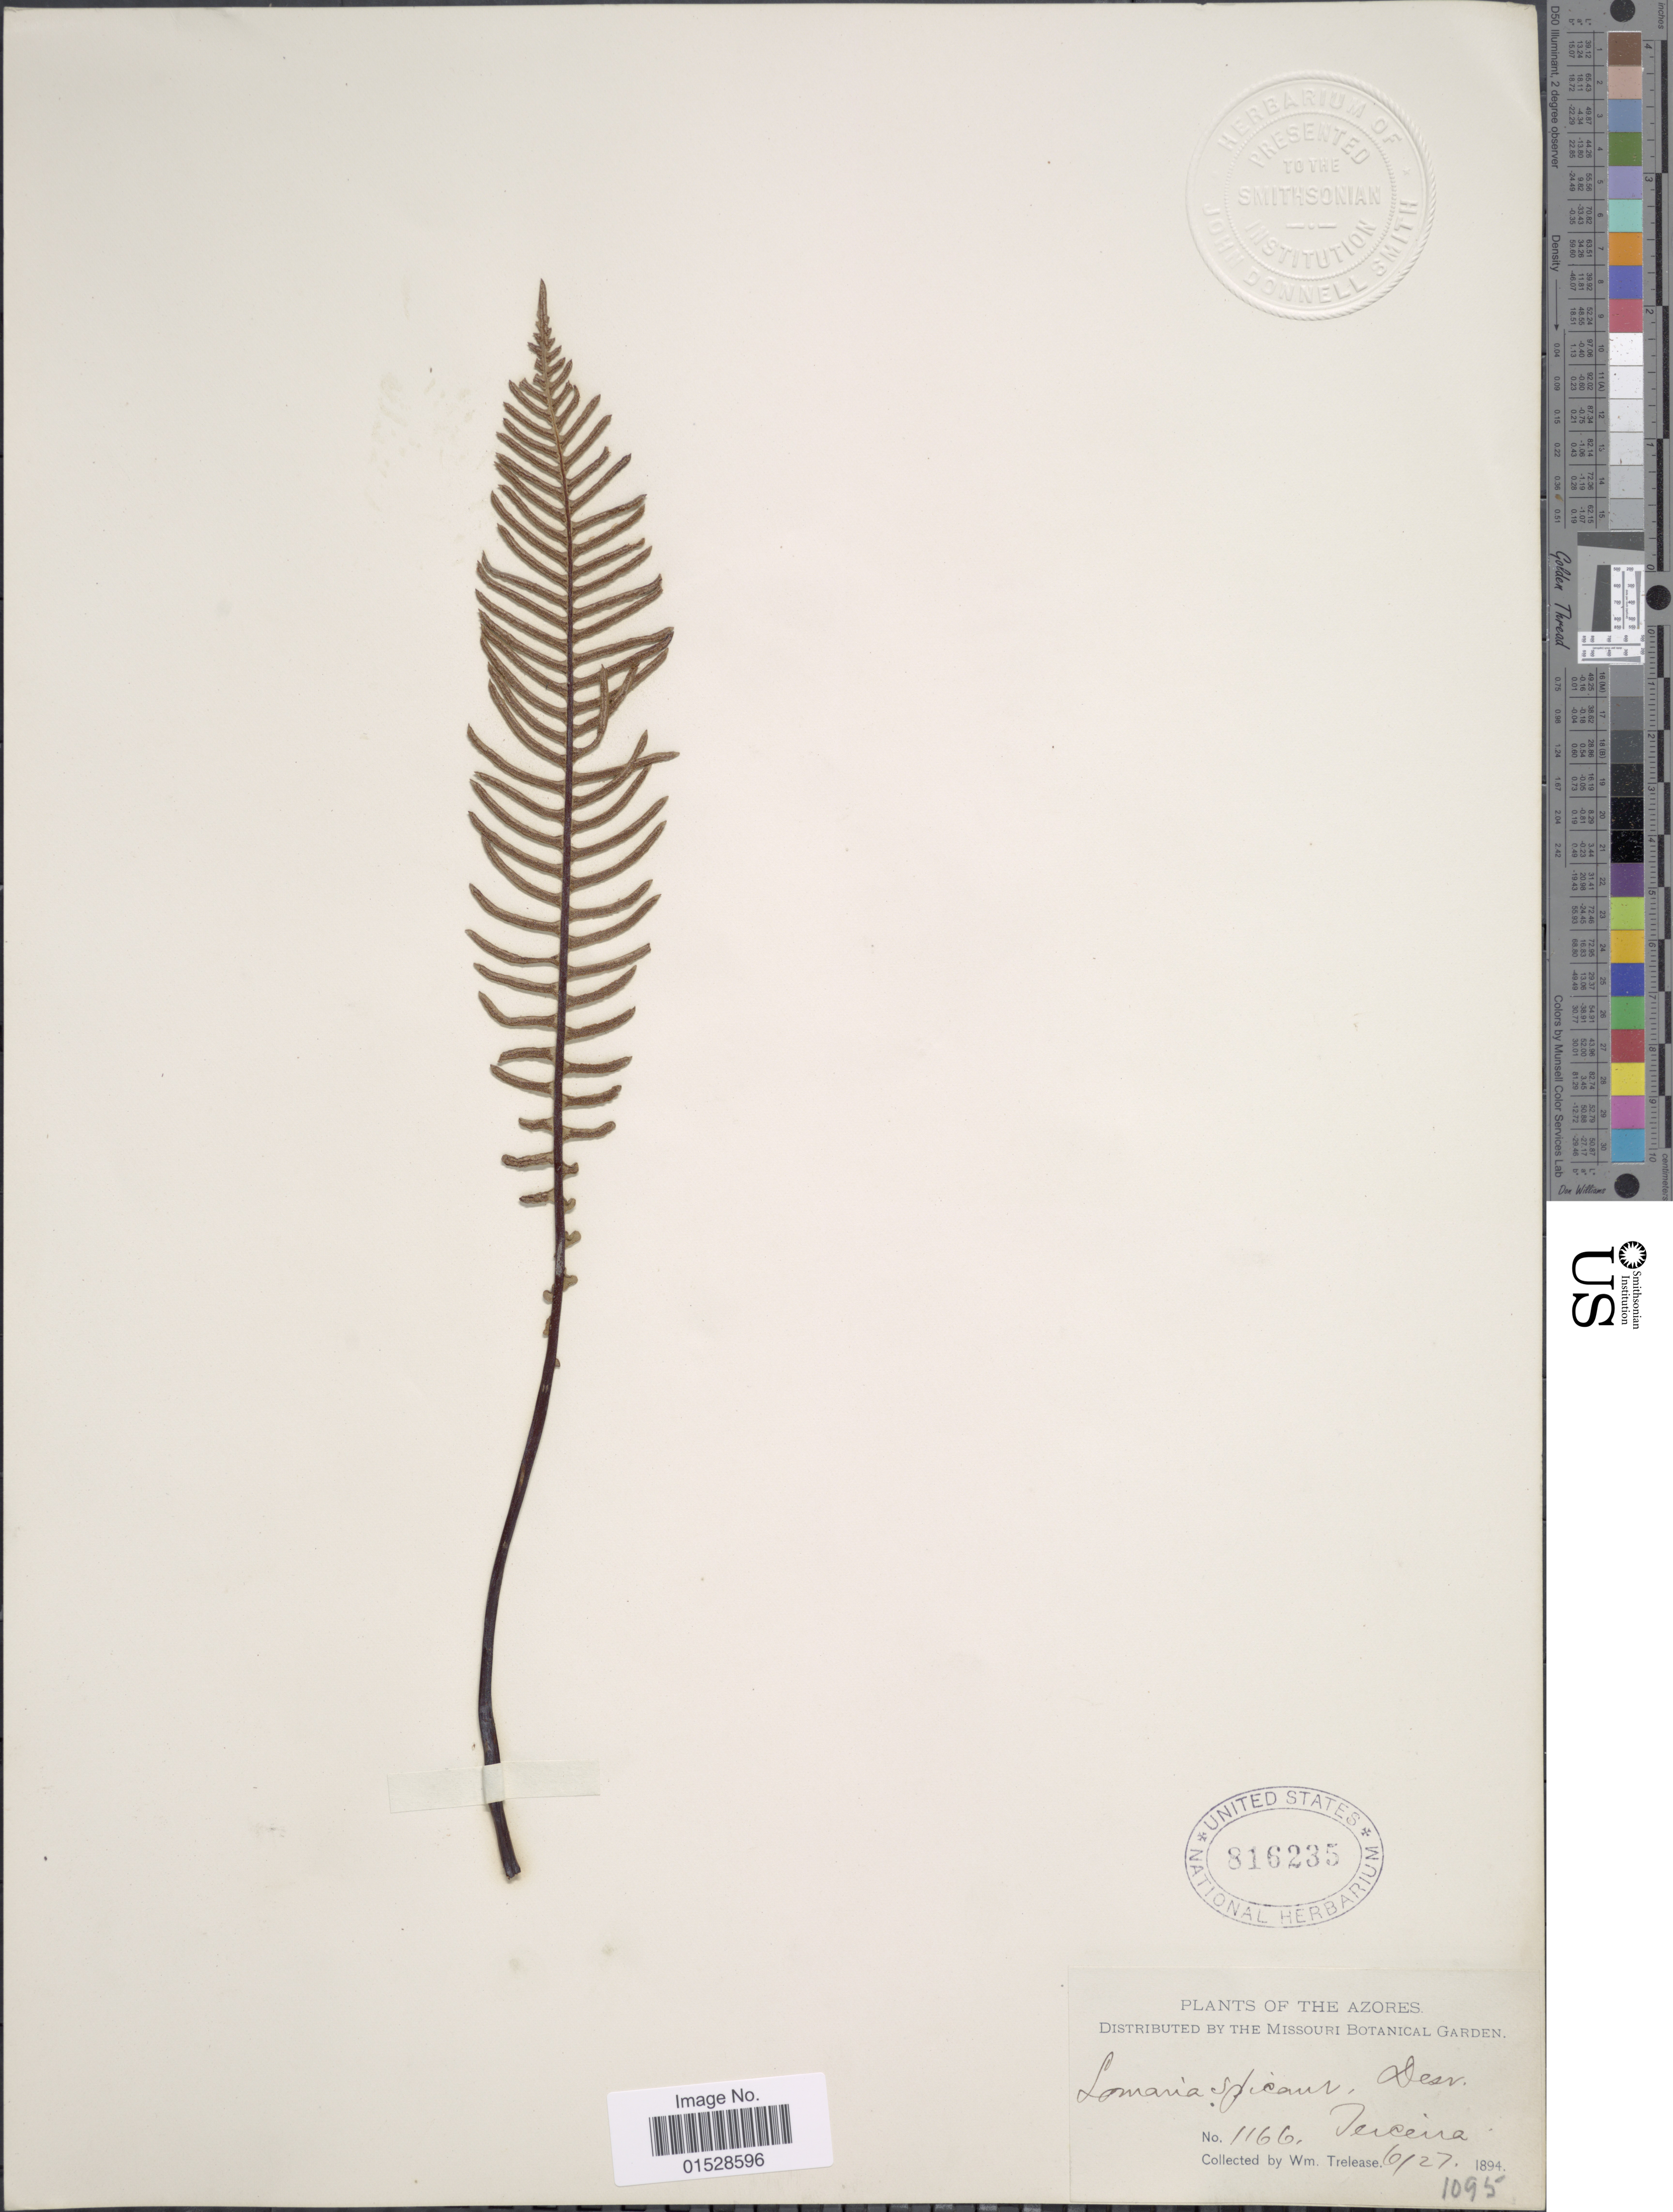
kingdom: Plantae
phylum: Tracheophyta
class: Polypodiopsida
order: Polypodiales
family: Blechnaceae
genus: Blechnum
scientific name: Blechnum spicant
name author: (L.) Sm.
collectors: W. Trelease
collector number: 1166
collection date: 1894-06-27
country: Portugal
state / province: Azores (Aut. Reg.)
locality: Terceira [interpreted]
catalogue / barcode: US 816235